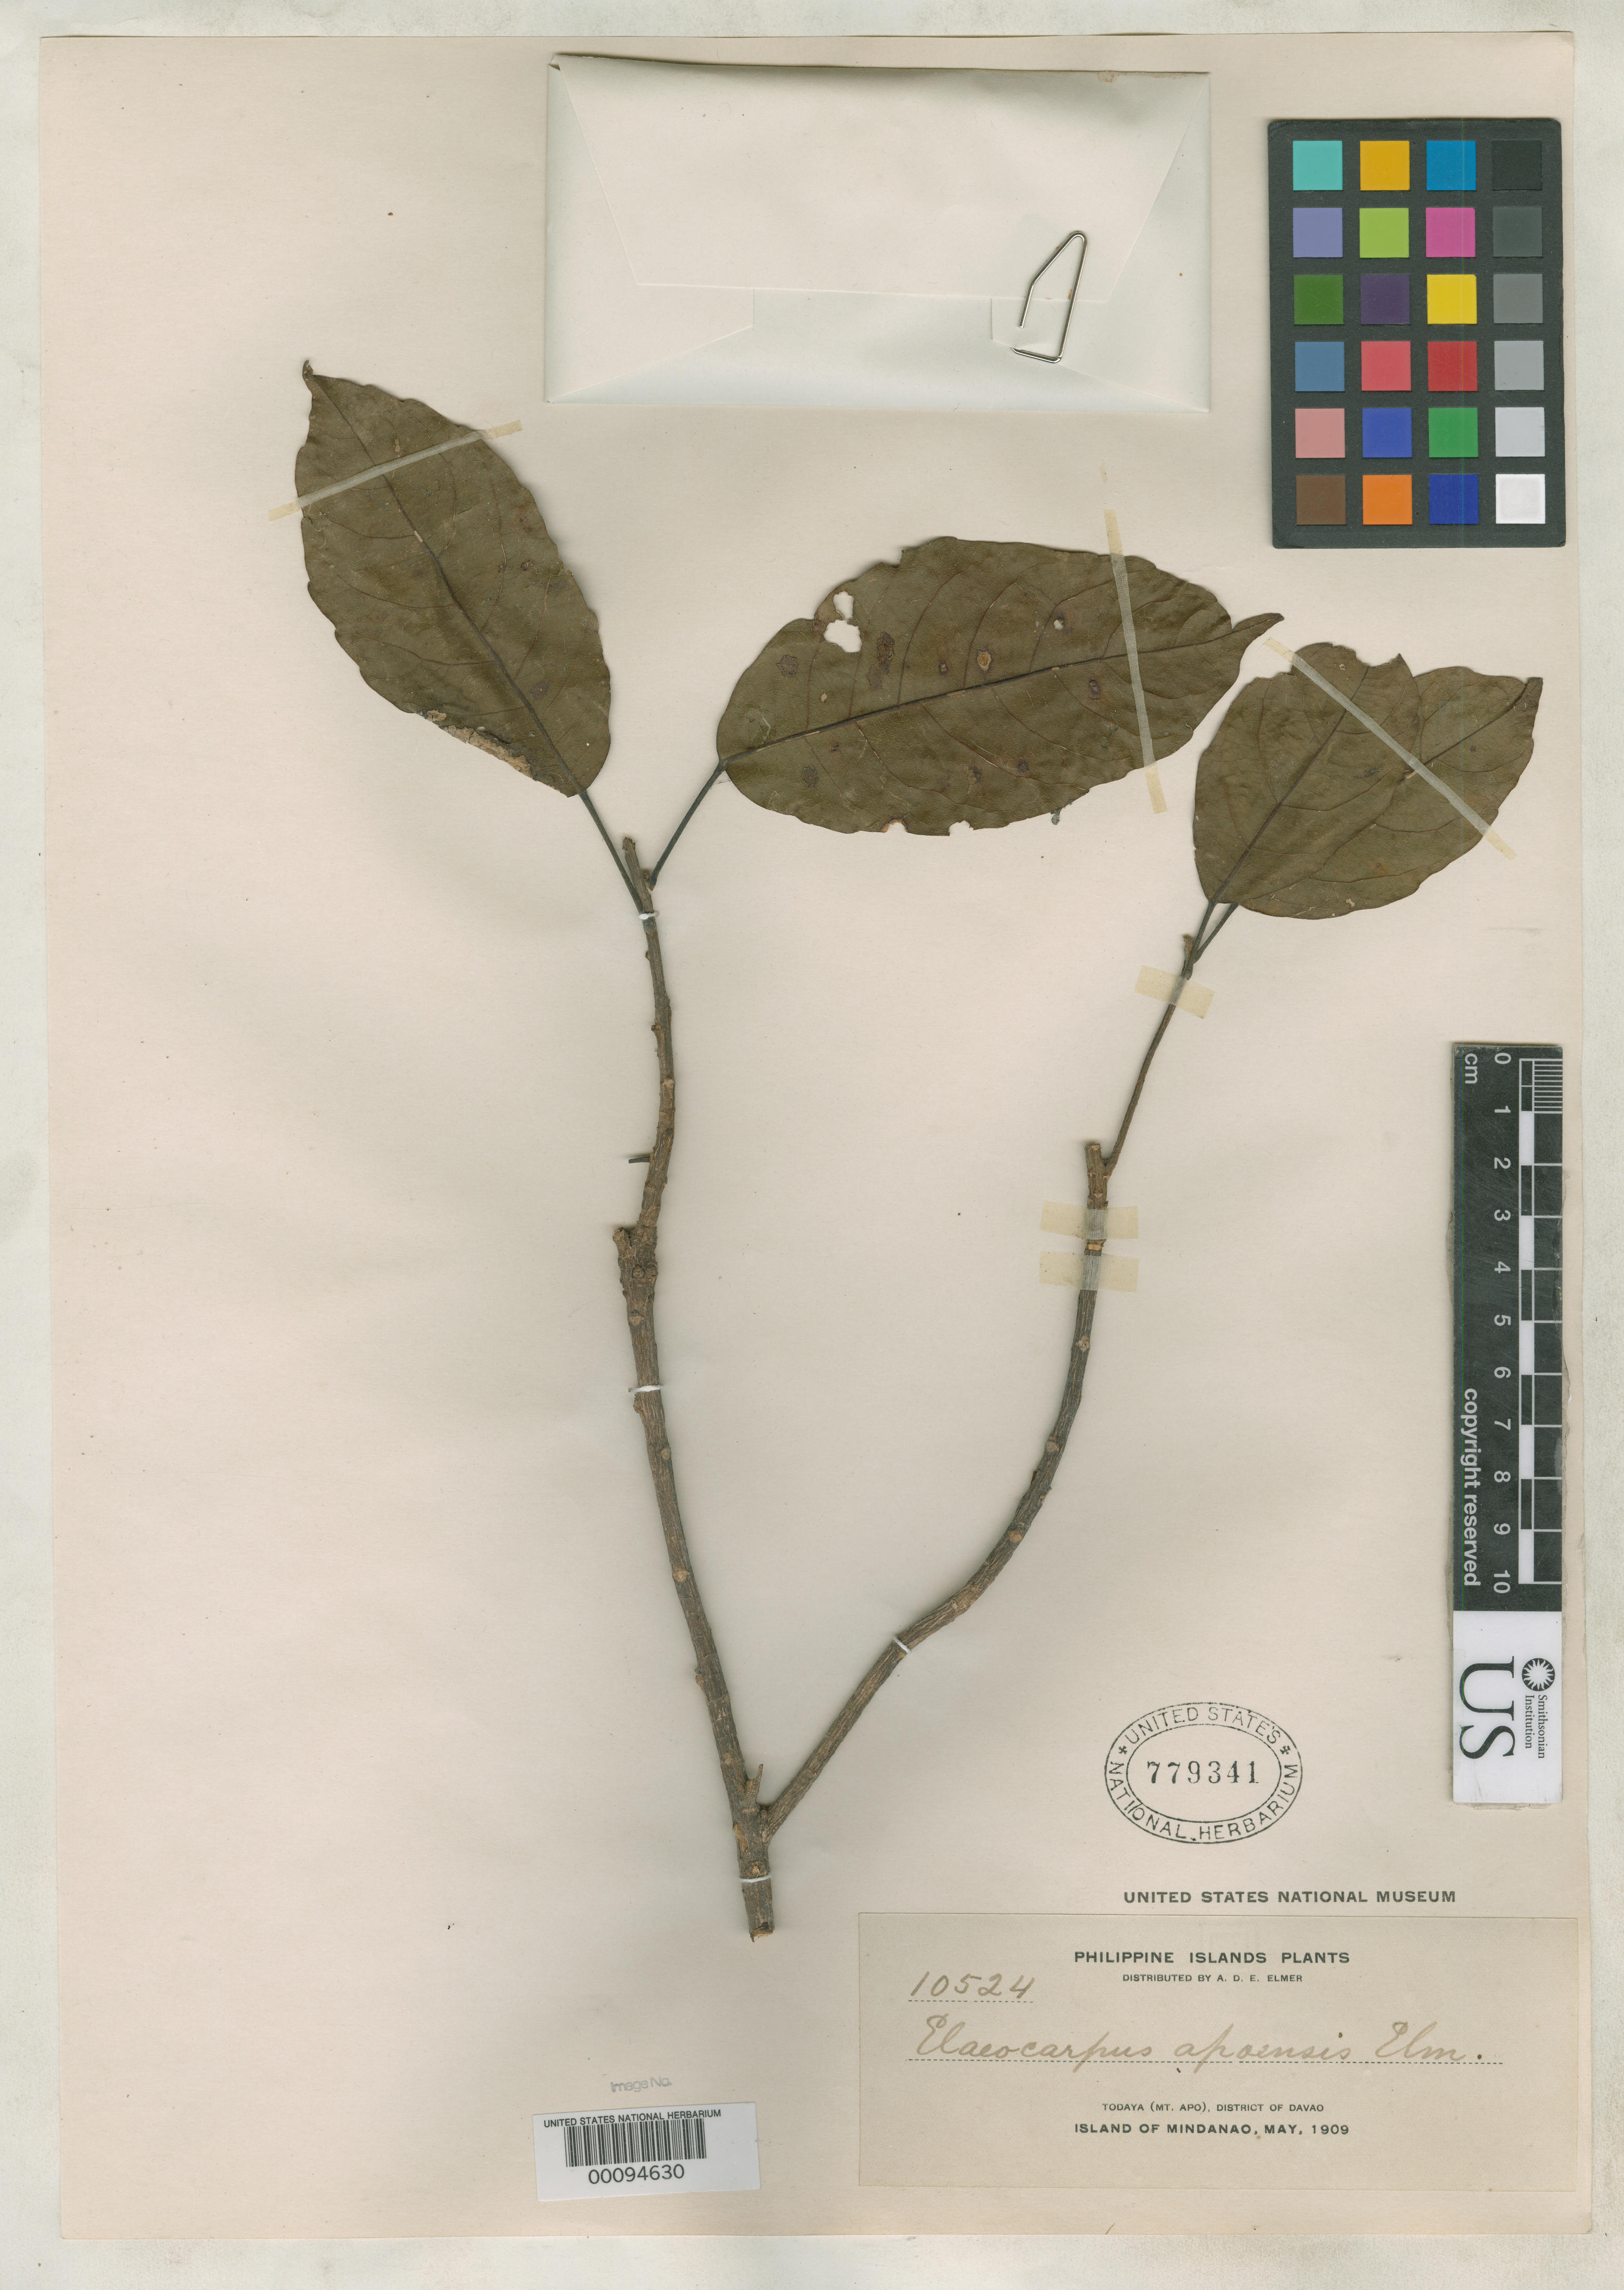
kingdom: Plantae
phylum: Tracheophyta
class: Magnoliopsida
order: Oxalidales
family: Elaeocarpaceae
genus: Elaeocarpus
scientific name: Elaeocarpus apoensis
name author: Elmer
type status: Isotype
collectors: A. D. E. Elmer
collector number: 10524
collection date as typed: May 1909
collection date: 1909-05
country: Philippines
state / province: Davao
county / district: Davao del Sur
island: Mindanao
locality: Todaya (Mt. Apo).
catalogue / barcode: US 779341